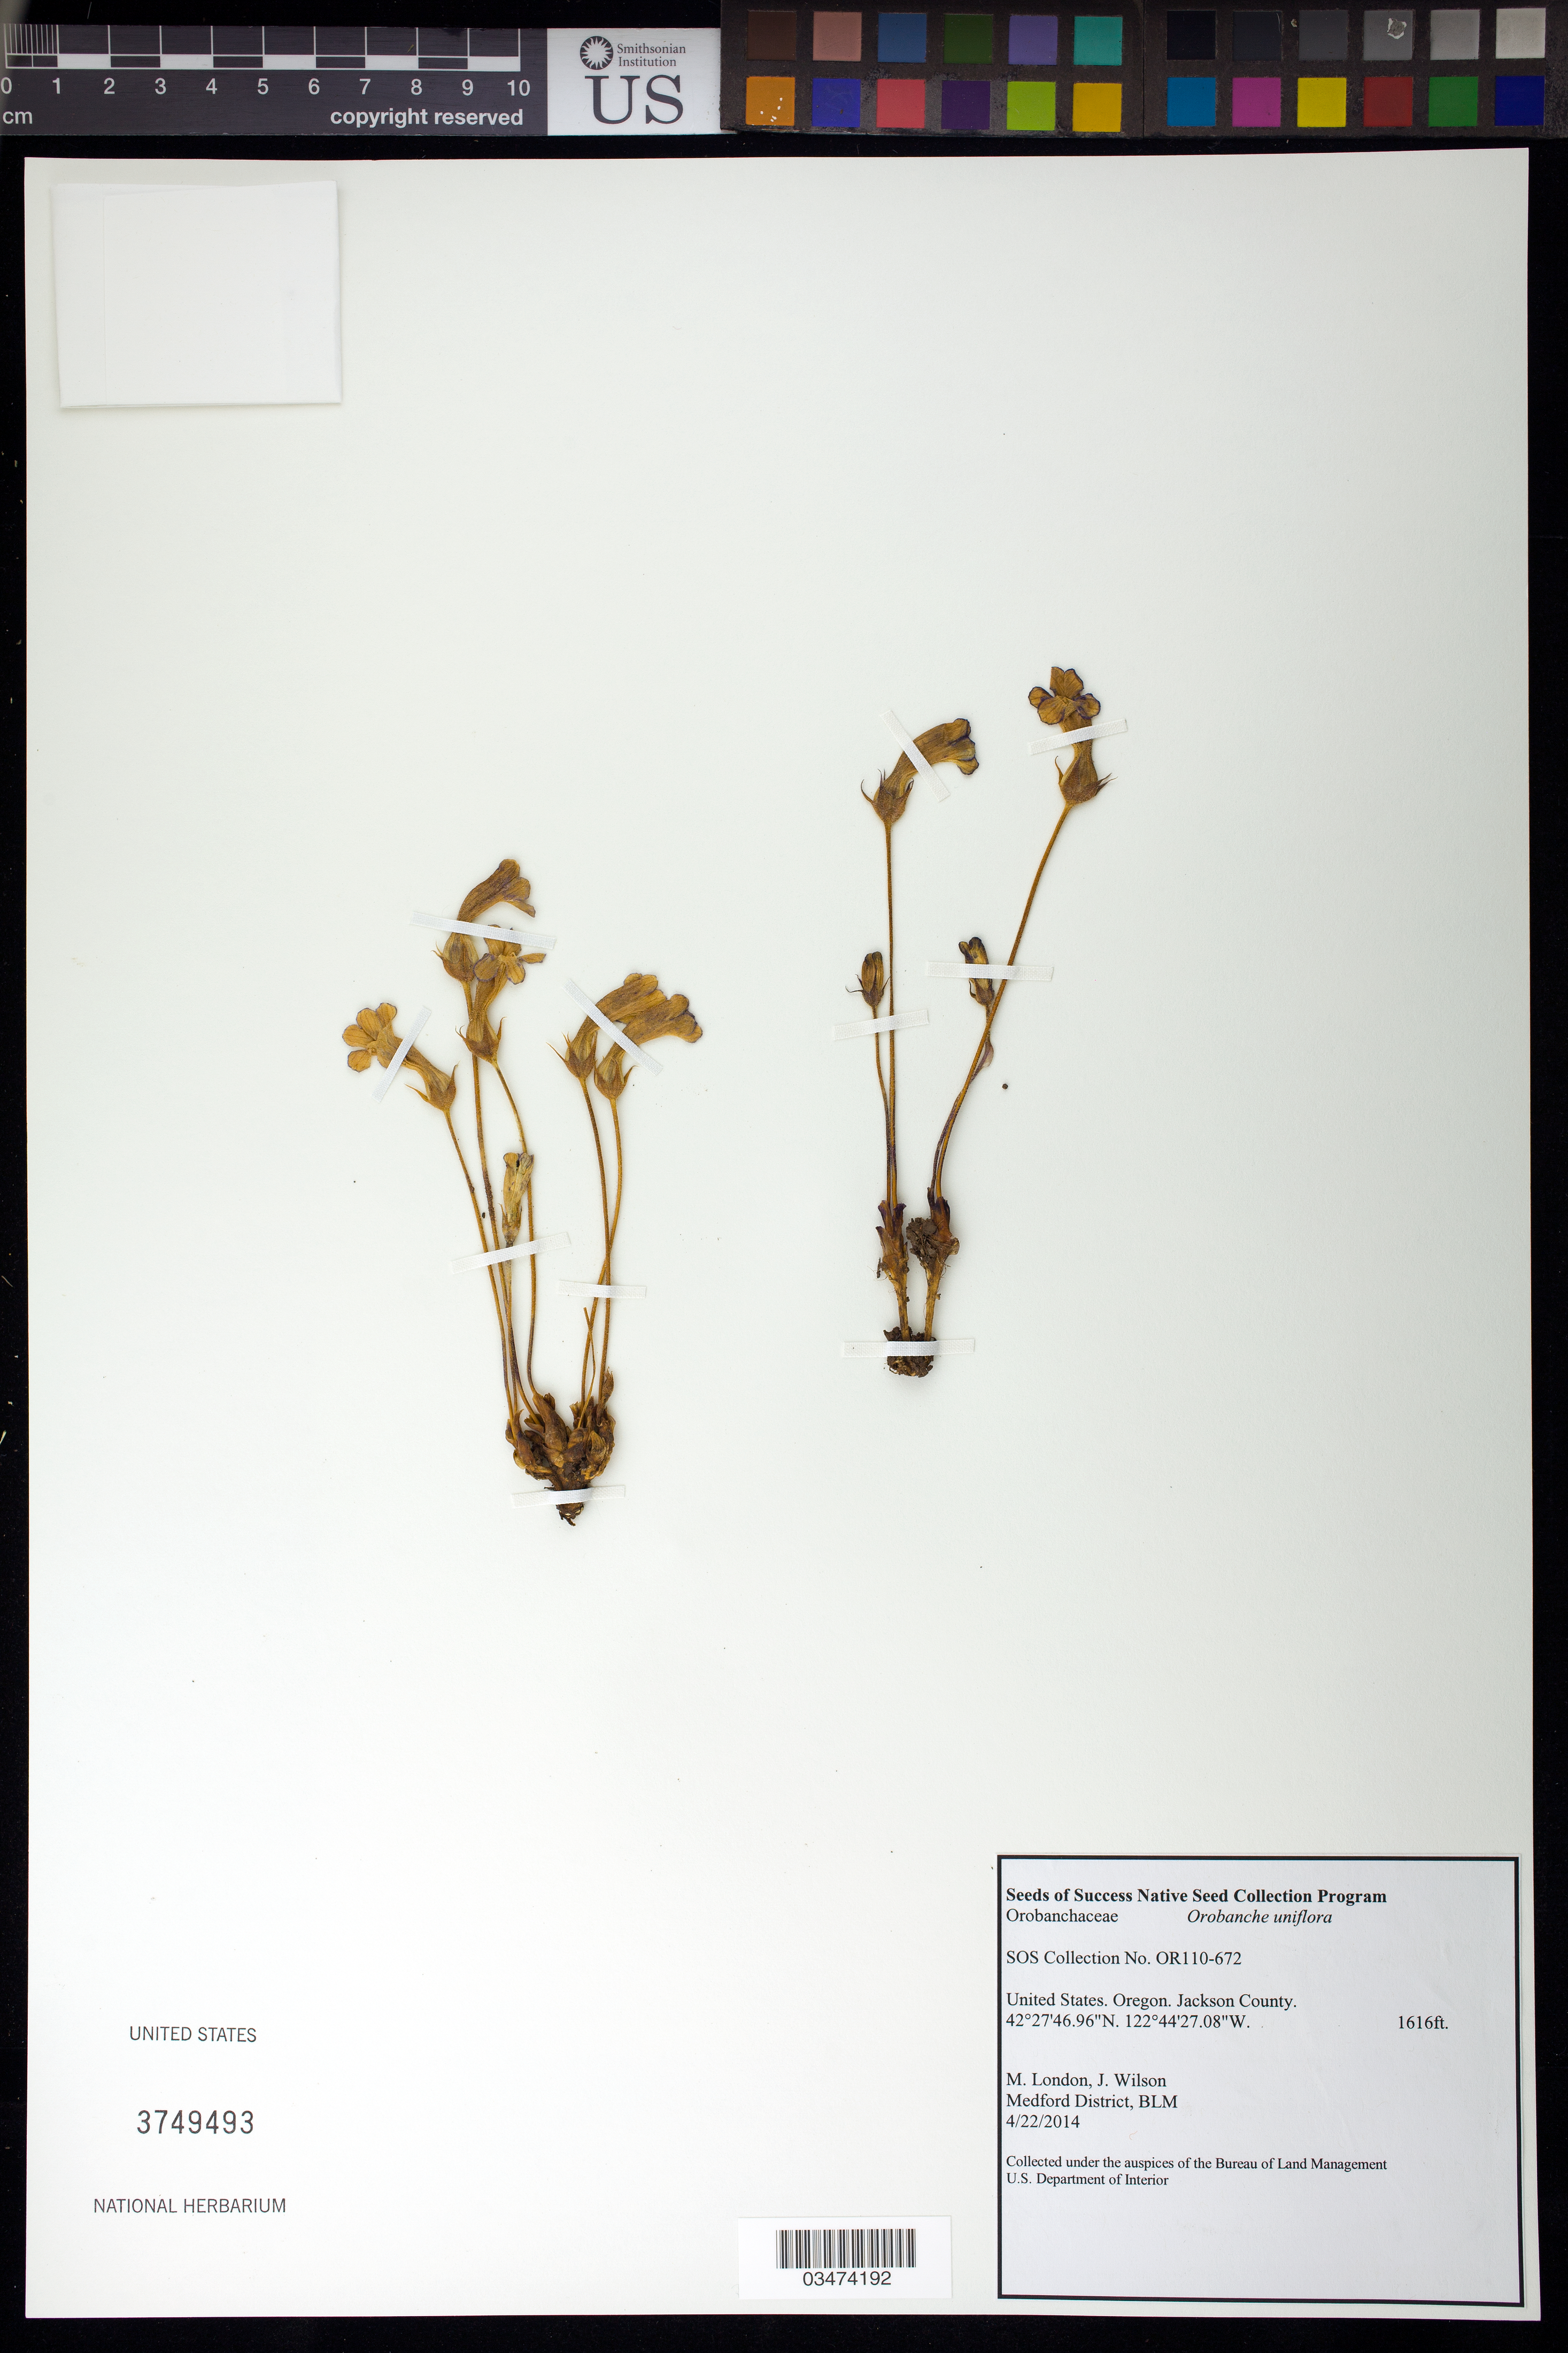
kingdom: Plantae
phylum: Tracheophyta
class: Magnoliopsida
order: Lamiales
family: Orobanchaceae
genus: Orobanche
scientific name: Orobanche uniflora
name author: L.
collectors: M. London & J. Wilson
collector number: OR110-672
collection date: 2014-04-22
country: United States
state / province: Oregon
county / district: Jackson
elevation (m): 493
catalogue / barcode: US 3749493